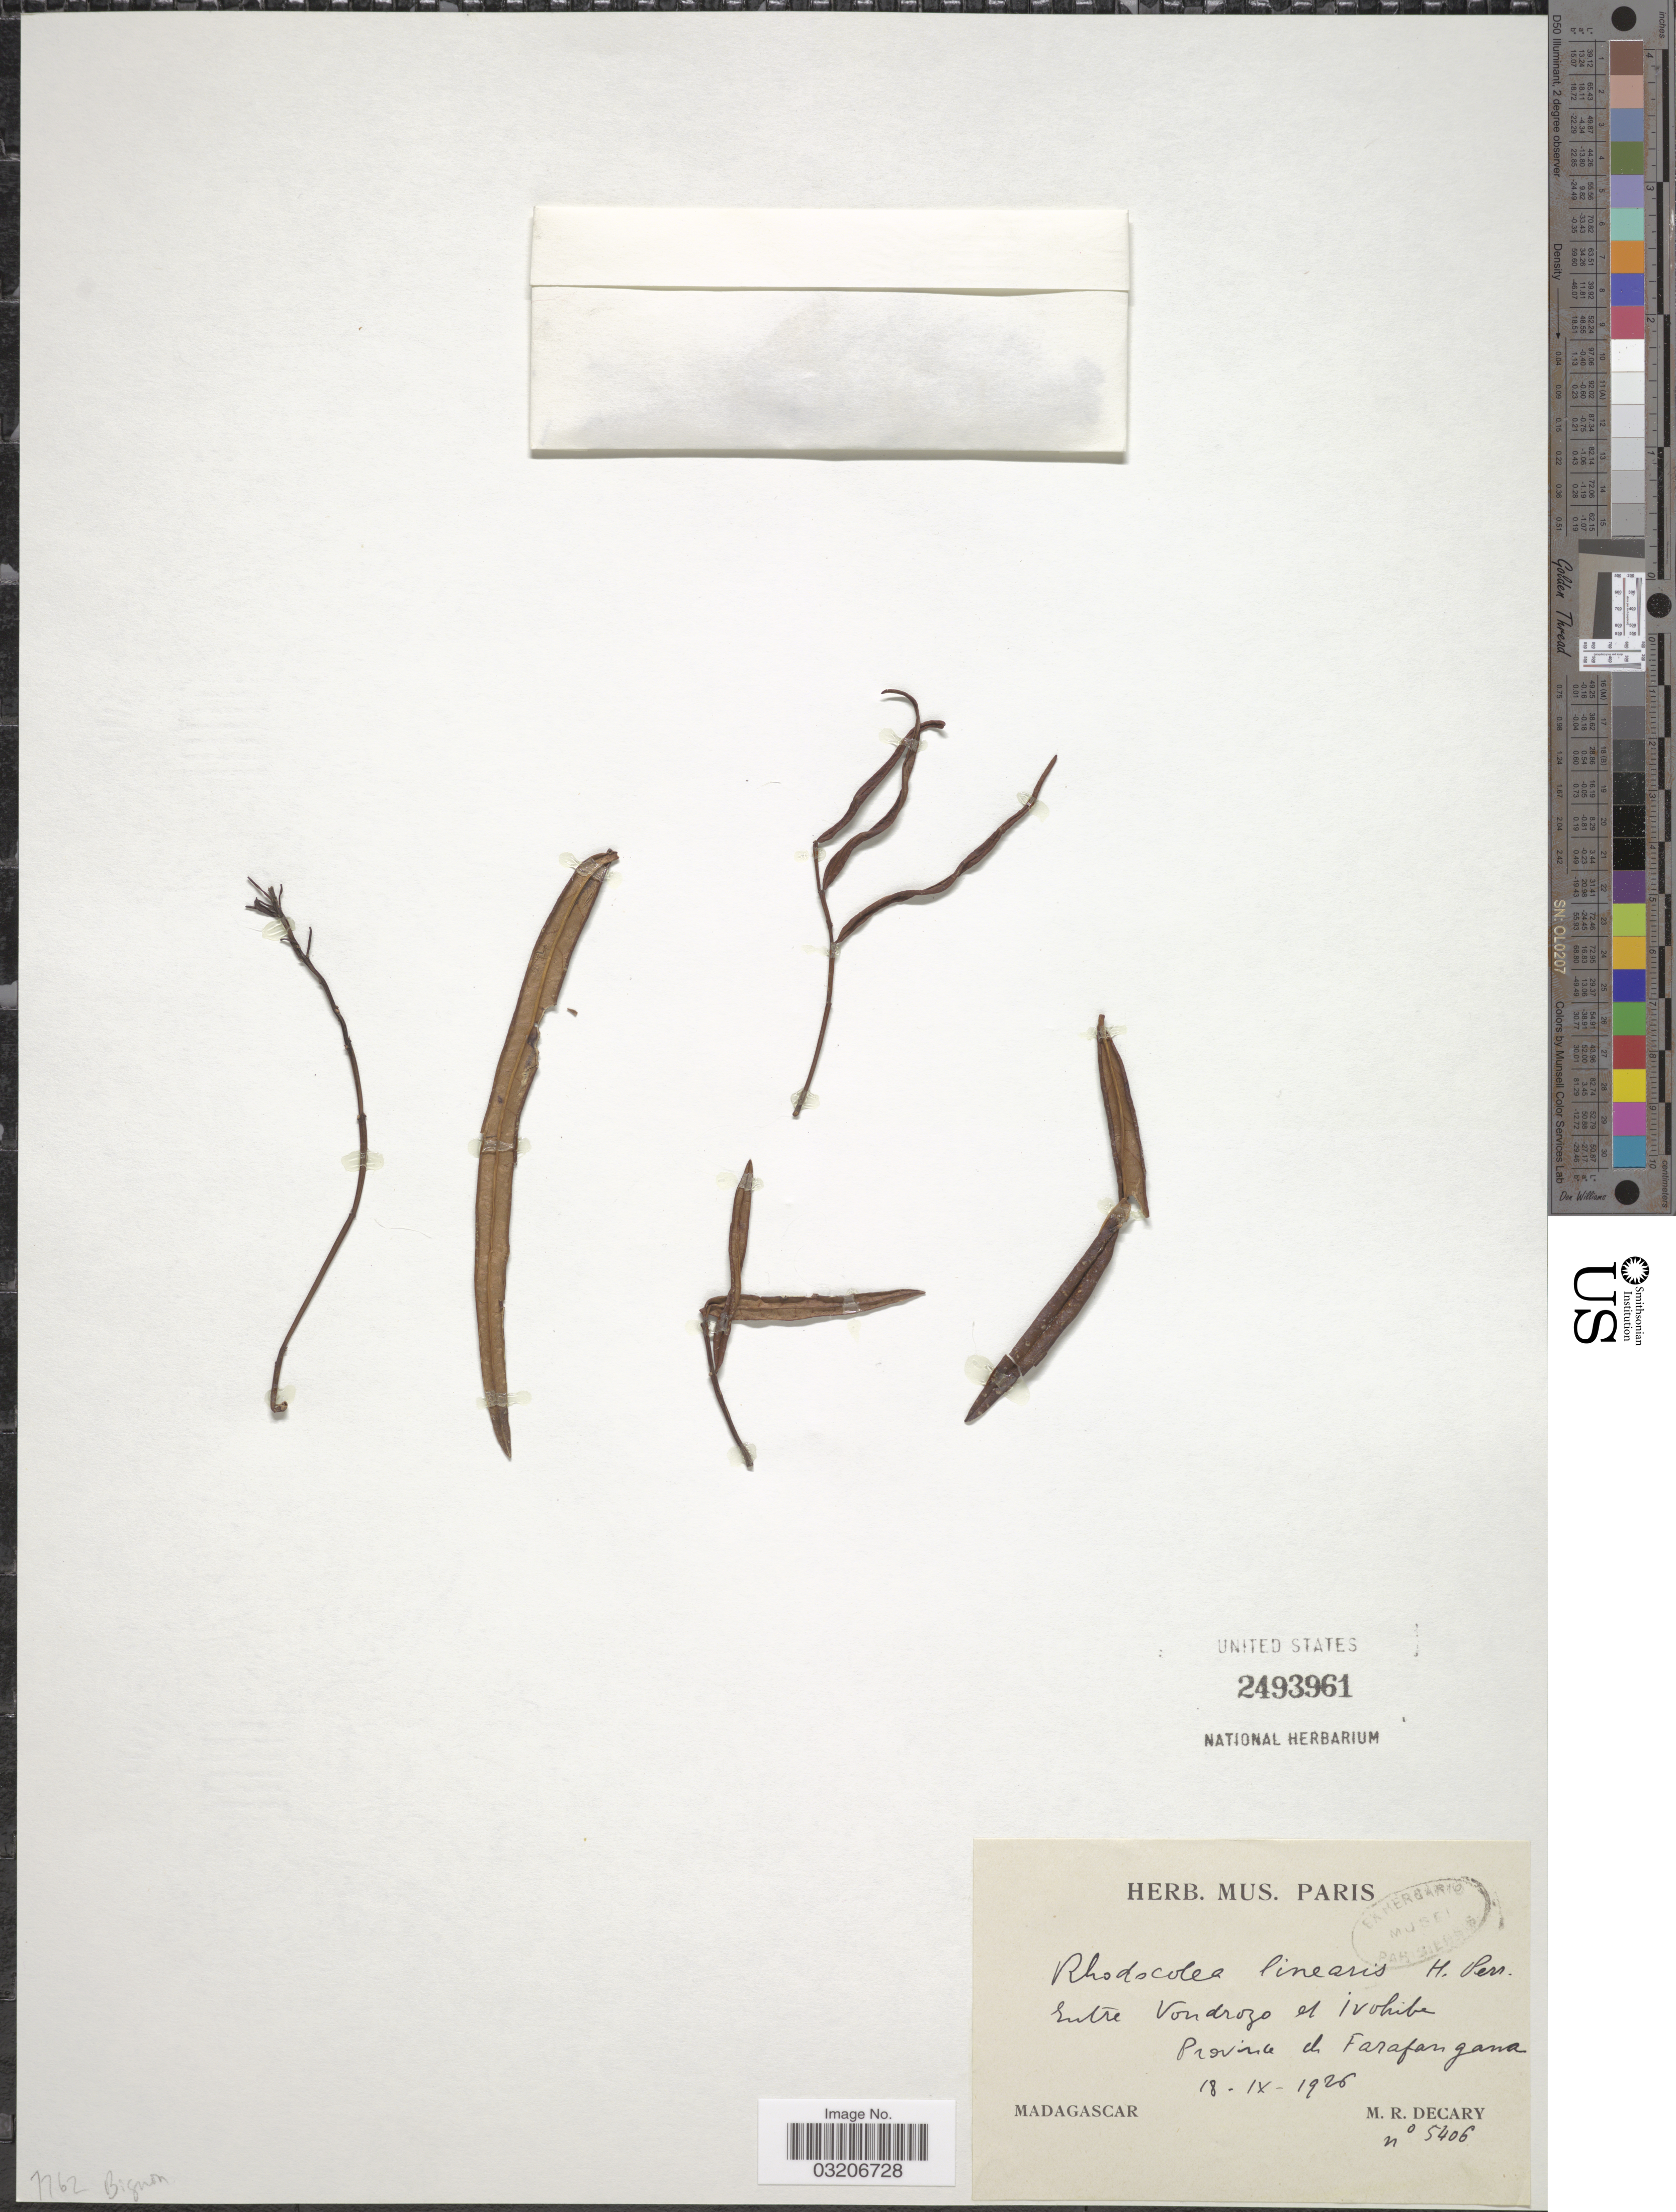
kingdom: Plantae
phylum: Tracheophyta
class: Magnoliopsida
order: Lamiales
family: Bignoniaceae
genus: Rhodocolea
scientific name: Rhodocolea linearis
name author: H. Perrier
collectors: R. Decary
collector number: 5406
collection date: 1926-09-18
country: Madagascar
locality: Entre Vonrozo et Ivohibe Province de Farafangana.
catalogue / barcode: US 2493961